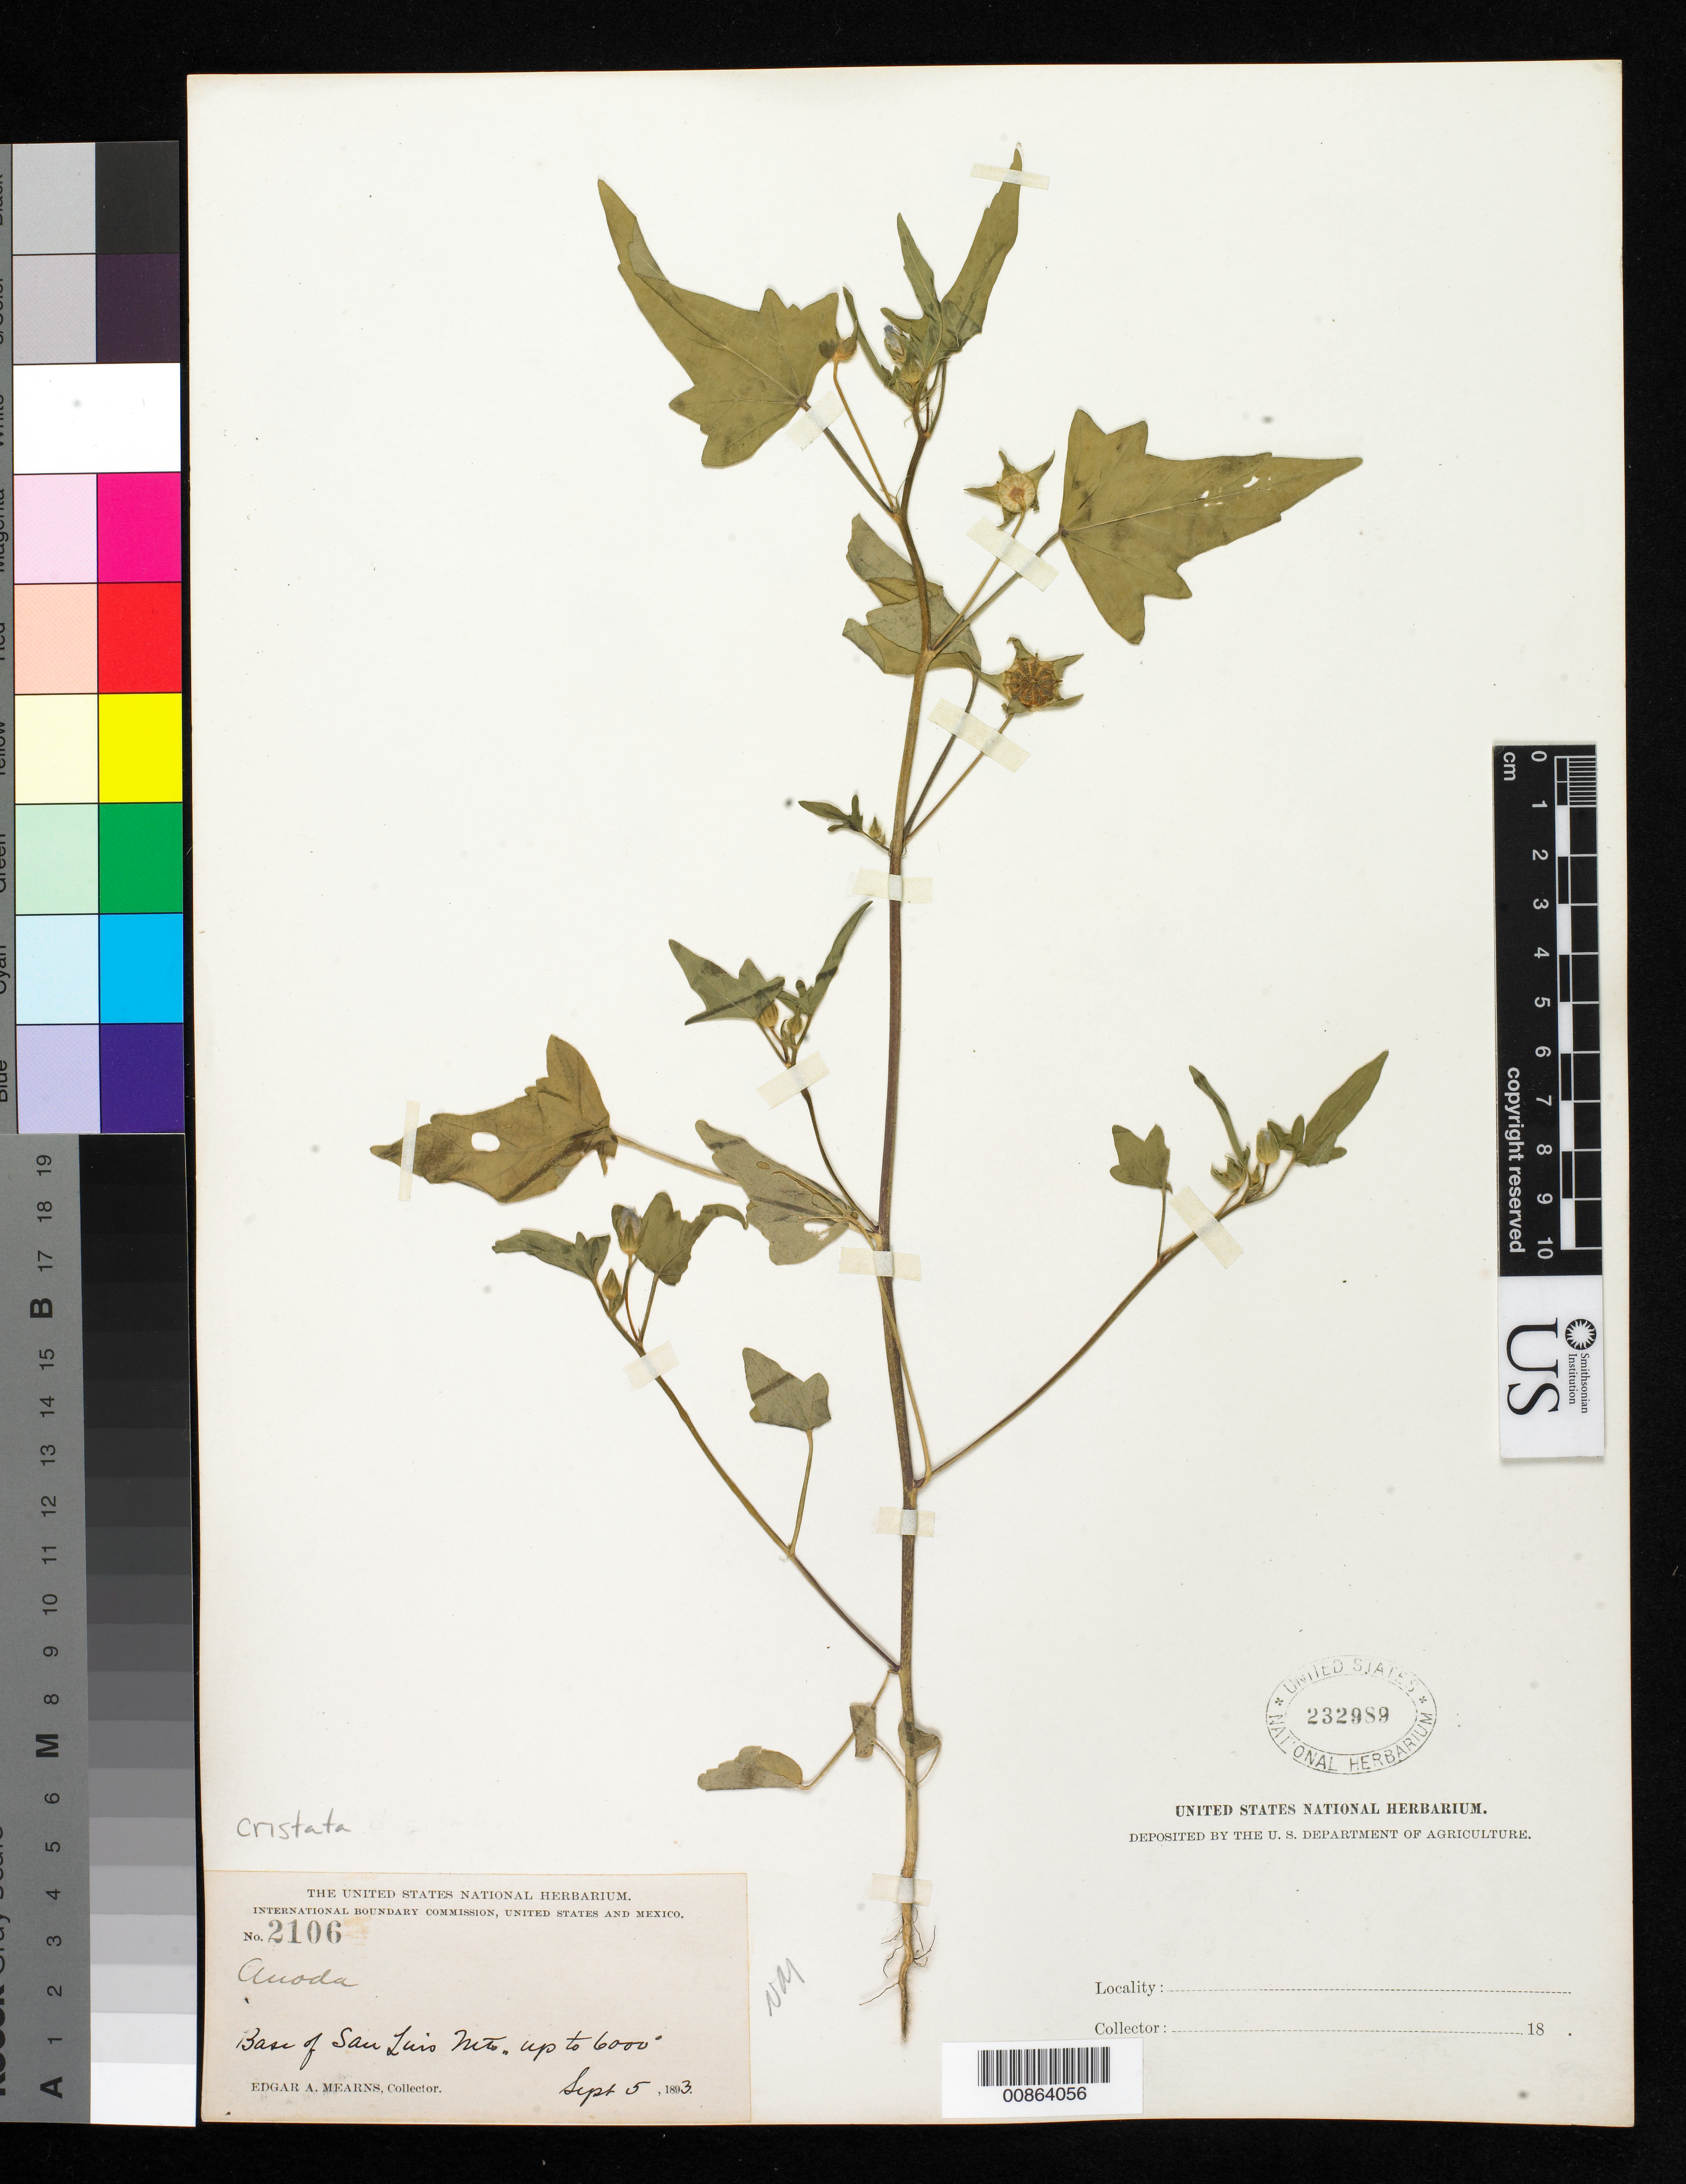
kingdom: Plantae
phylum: Tracheophyta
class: Magnoliopsida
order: Malvales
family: Malvaceae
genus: Anoda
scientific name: Anoda cristata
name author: (L.) Schltdl.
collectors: E. A. Mearns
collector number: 2106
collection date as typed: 05 Sep 1893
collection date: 1893-09-05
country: United States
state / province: New Mexico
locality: Bae of San Luis Mts.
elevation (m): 1829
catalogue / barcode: US 232989